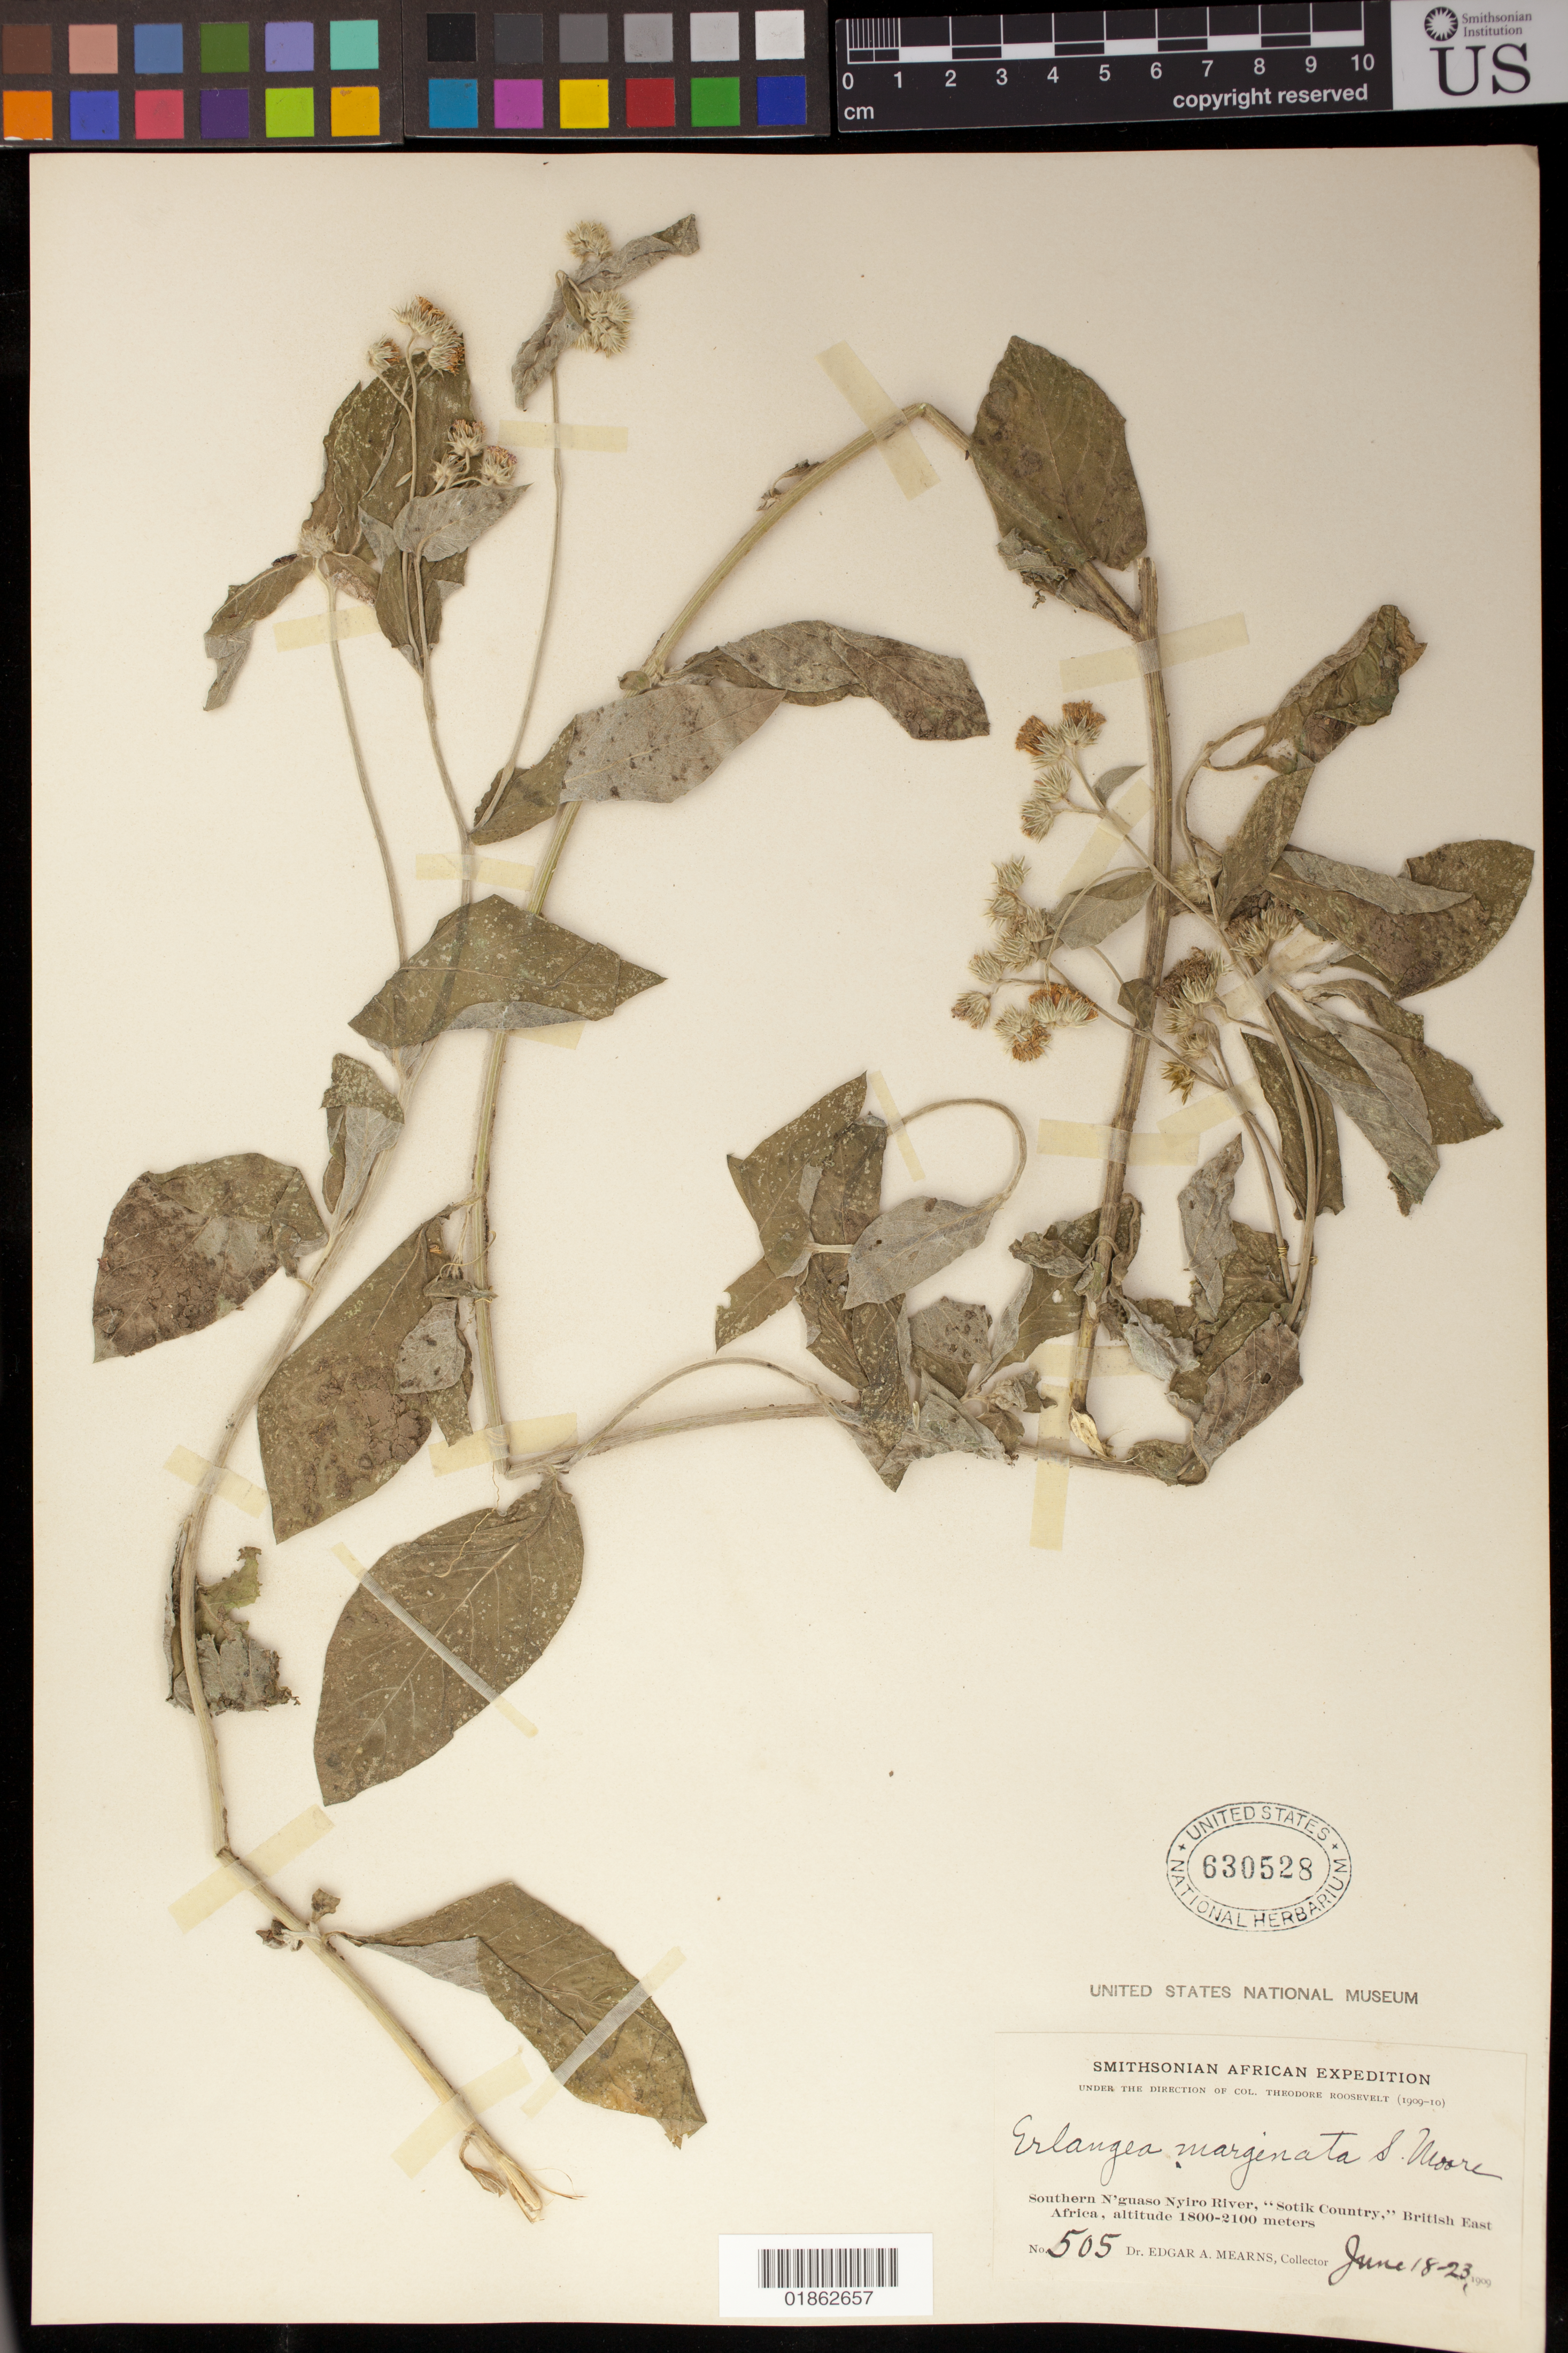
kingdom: Plantae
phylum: Tracheophyta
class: Magnoliopsida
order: Asterales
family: Asteraceae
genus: Erlangea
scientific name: Erlangea marginata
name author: (O. Hoffm.) S. Moore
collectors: E. A. Mearns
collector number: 505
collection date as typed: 18 Jun 1909 to 23 Jun 1909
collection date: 1909-06-18/1909-06-23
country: Kenya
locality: Southern N'guaso Nyiro River, "Sotik Country", British East Africa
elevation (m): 1800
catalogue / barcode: US 630528